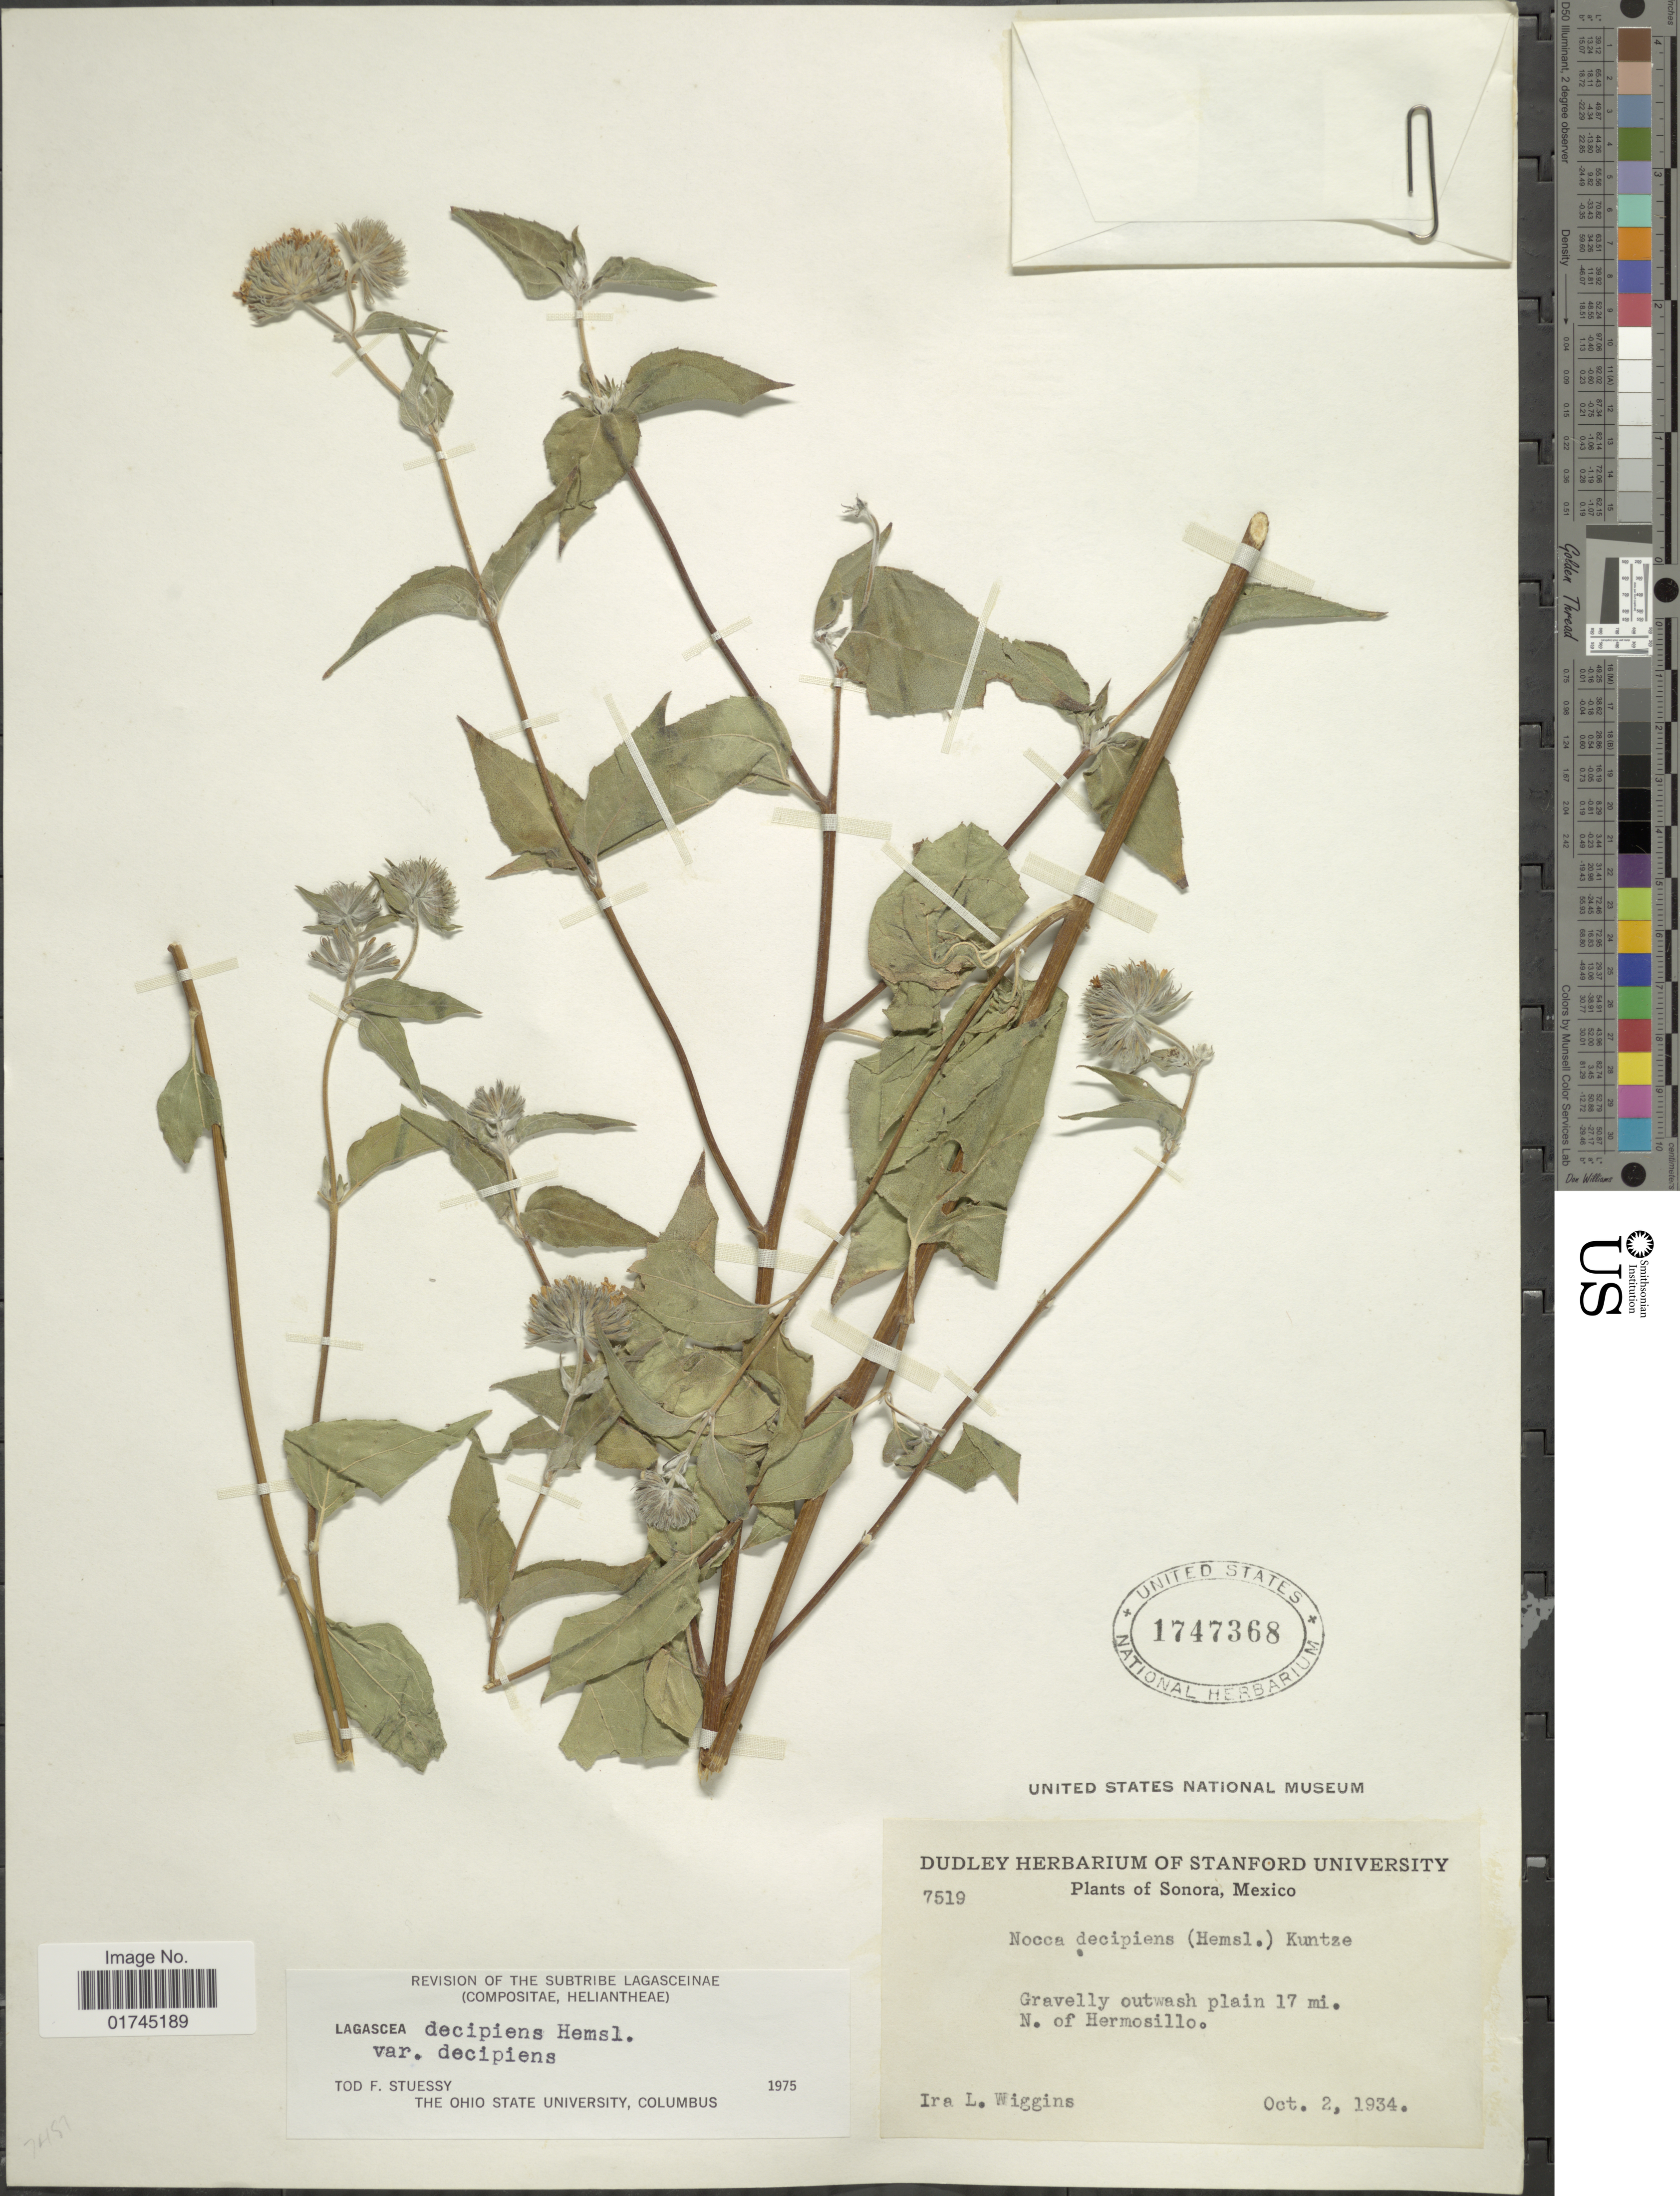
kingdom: Plantae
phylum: Tracheophyta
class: Magnoliopsida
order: Asterales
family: Asteraceae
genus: Lagascea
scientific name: Lagascea decipiens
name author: Hemsl.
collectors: I. L. Wiggins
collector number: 7519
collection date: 1934-10-02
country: Mexico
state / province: Sonora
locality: Gravelly outwash plain 17 mi. N. of Hermosillo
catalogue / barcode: US 1747368